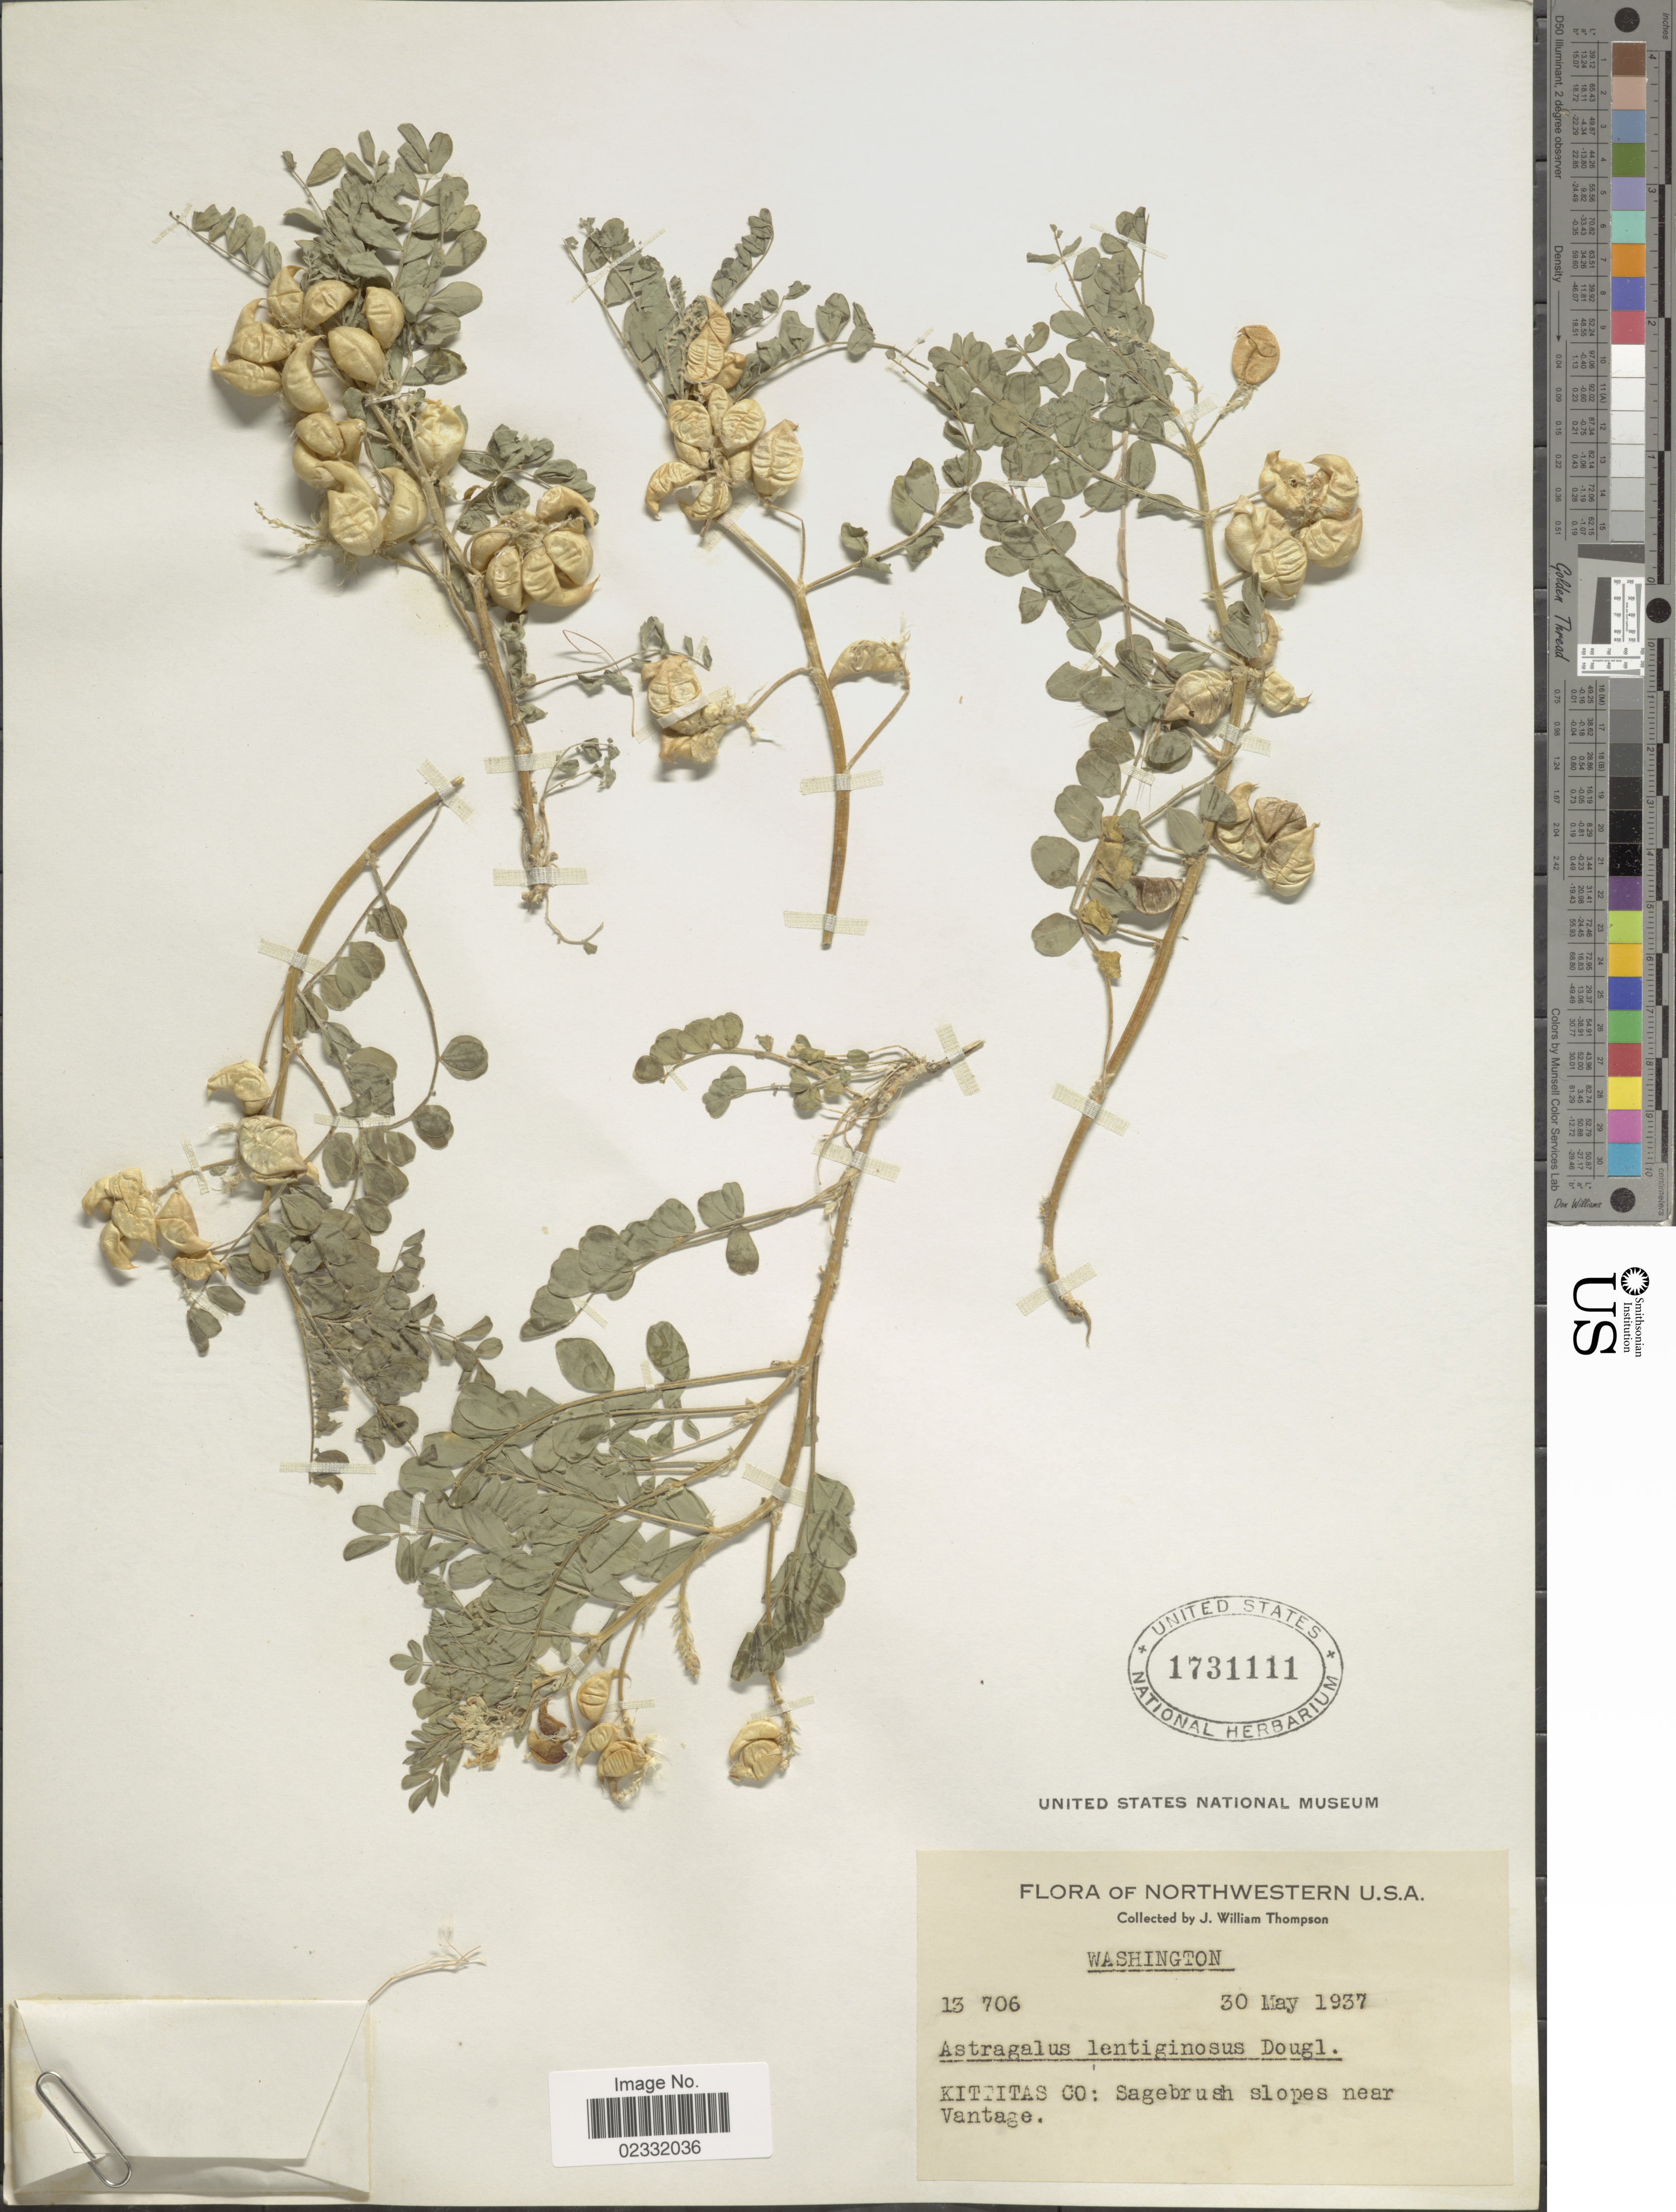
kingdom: Plantae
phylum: Tracheophyta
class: Magnoliopsida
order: Fabales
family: Fabaceae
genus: Astragalus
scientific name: Astragalus lentiginosus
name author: Douglas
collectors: J. W. Thompson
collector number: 13706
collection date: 1937-05-30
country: United States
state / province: Washington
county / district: Kittitas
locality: Kittitas Co: Sagebrush slopes near Vantage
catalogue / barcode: US 1731111